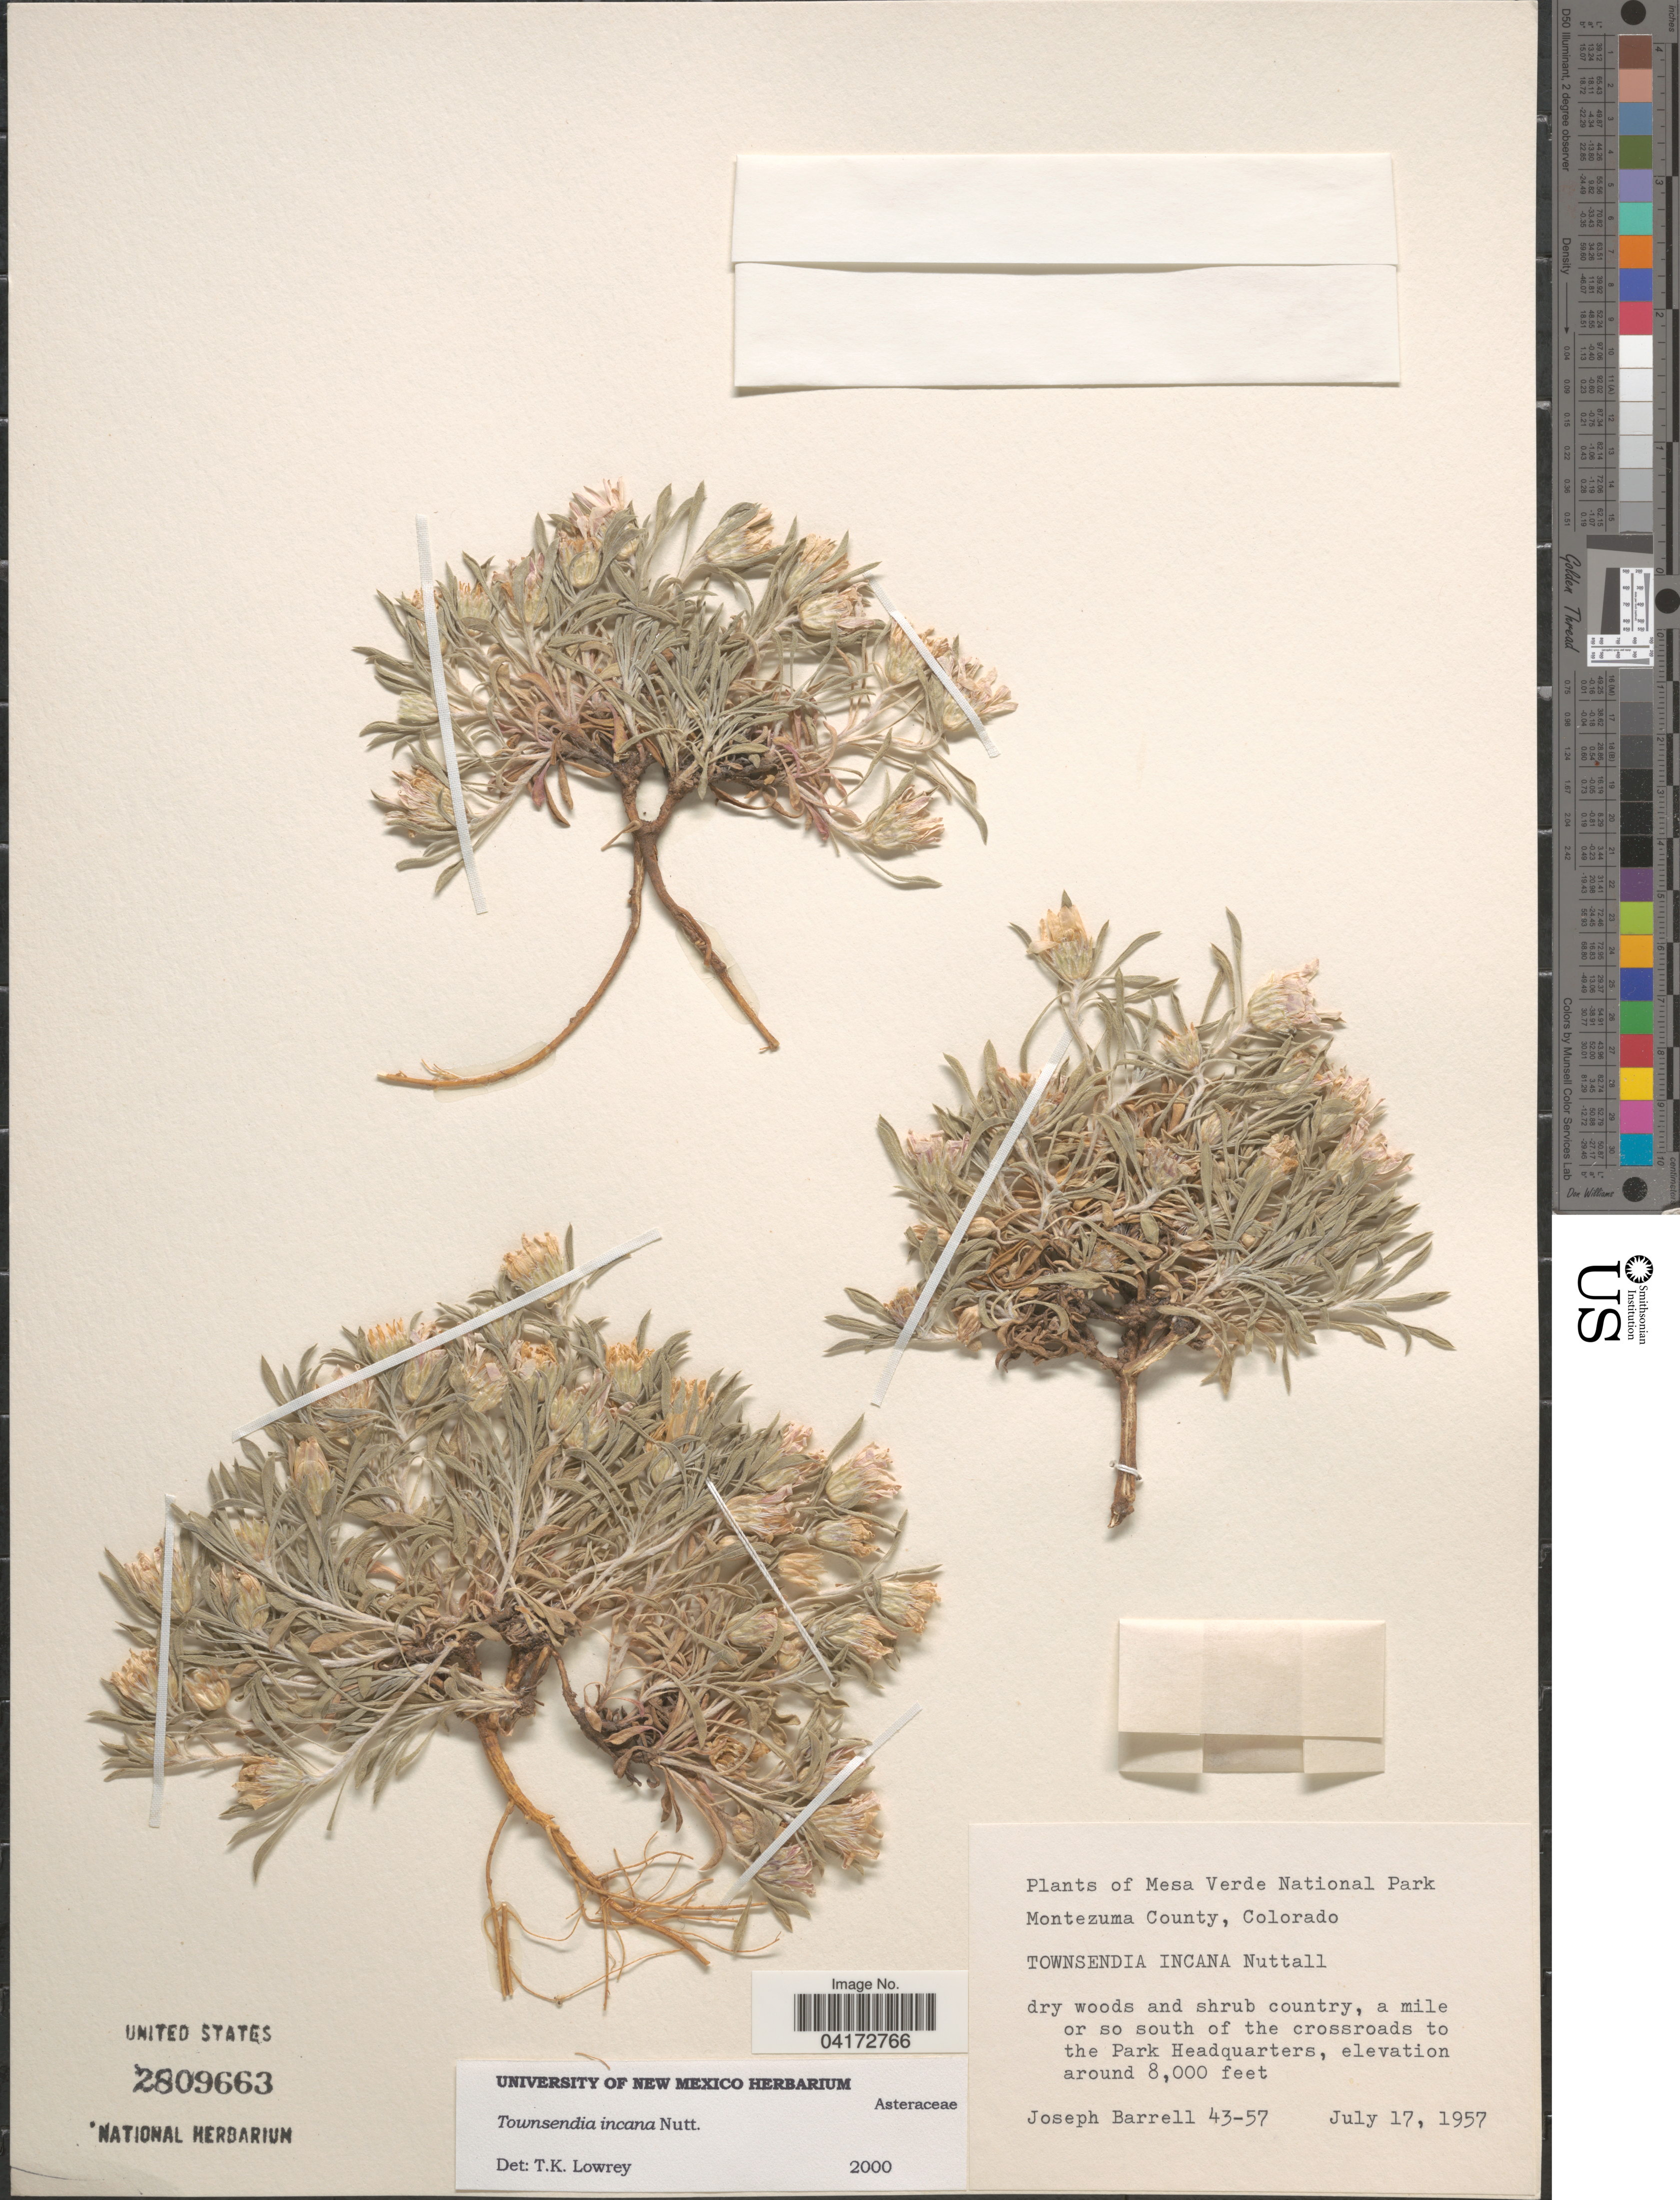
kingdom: Plantae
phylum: Tracheophyta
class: Magnoliopsida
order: Asterales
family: Asteraceae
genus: Townsendia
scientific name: Townsendia incana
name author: Nutt.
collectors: J. Barrell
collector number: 43-57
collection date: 1957-07-17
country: United States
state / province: Colorado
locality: Mesa Verde National Park. Montezuma County. Dry woods and shrub country, a mile or so south of the crossroads to the Park Headquarters.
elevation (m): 2438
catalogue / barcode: US 2809663